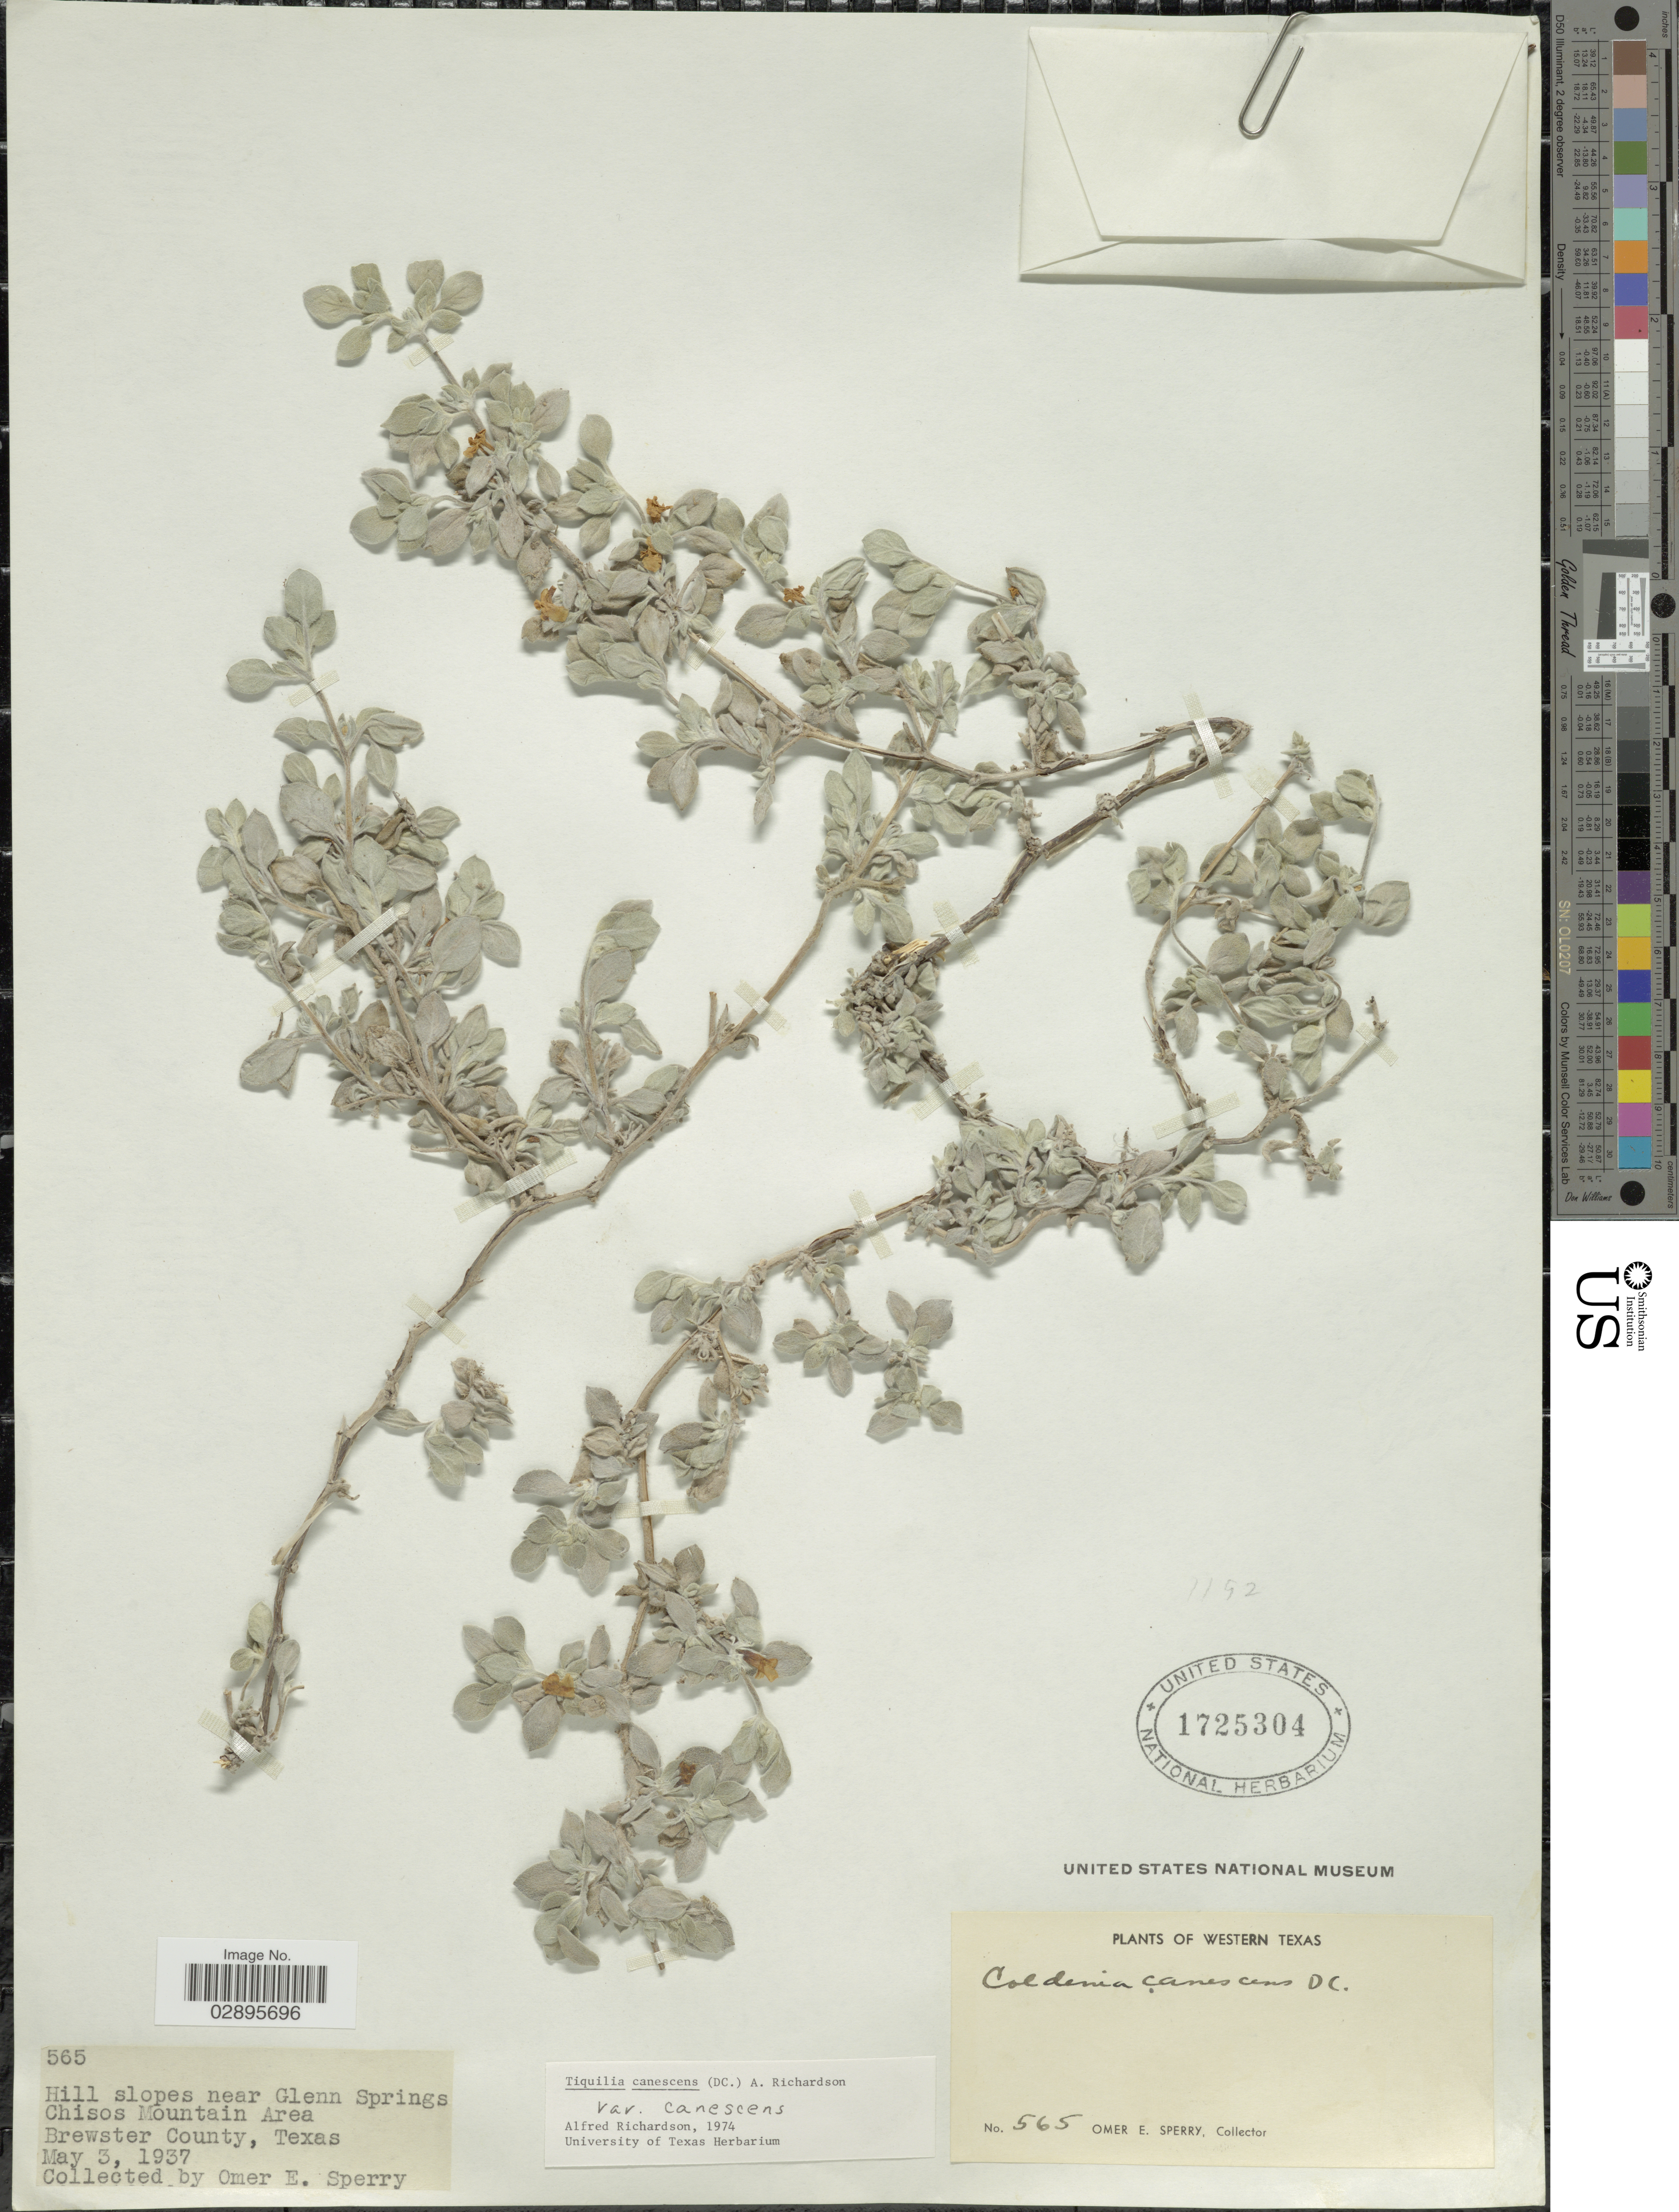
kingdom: Plantae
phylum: Tracheophyta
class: Magnoliopsida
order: Boraginales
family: Ehretiaceae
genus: Tiquilia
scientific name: Tiquilia canescens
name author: (DC.) A.T. Richardson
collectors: O. E. Sperry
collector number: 565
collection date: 1937-05-03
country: United States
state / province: Texas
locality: Western Texas. Hill slopes near Glenn Springs Chisos Mountain Area, Brewster County.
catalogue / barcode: US 1725304